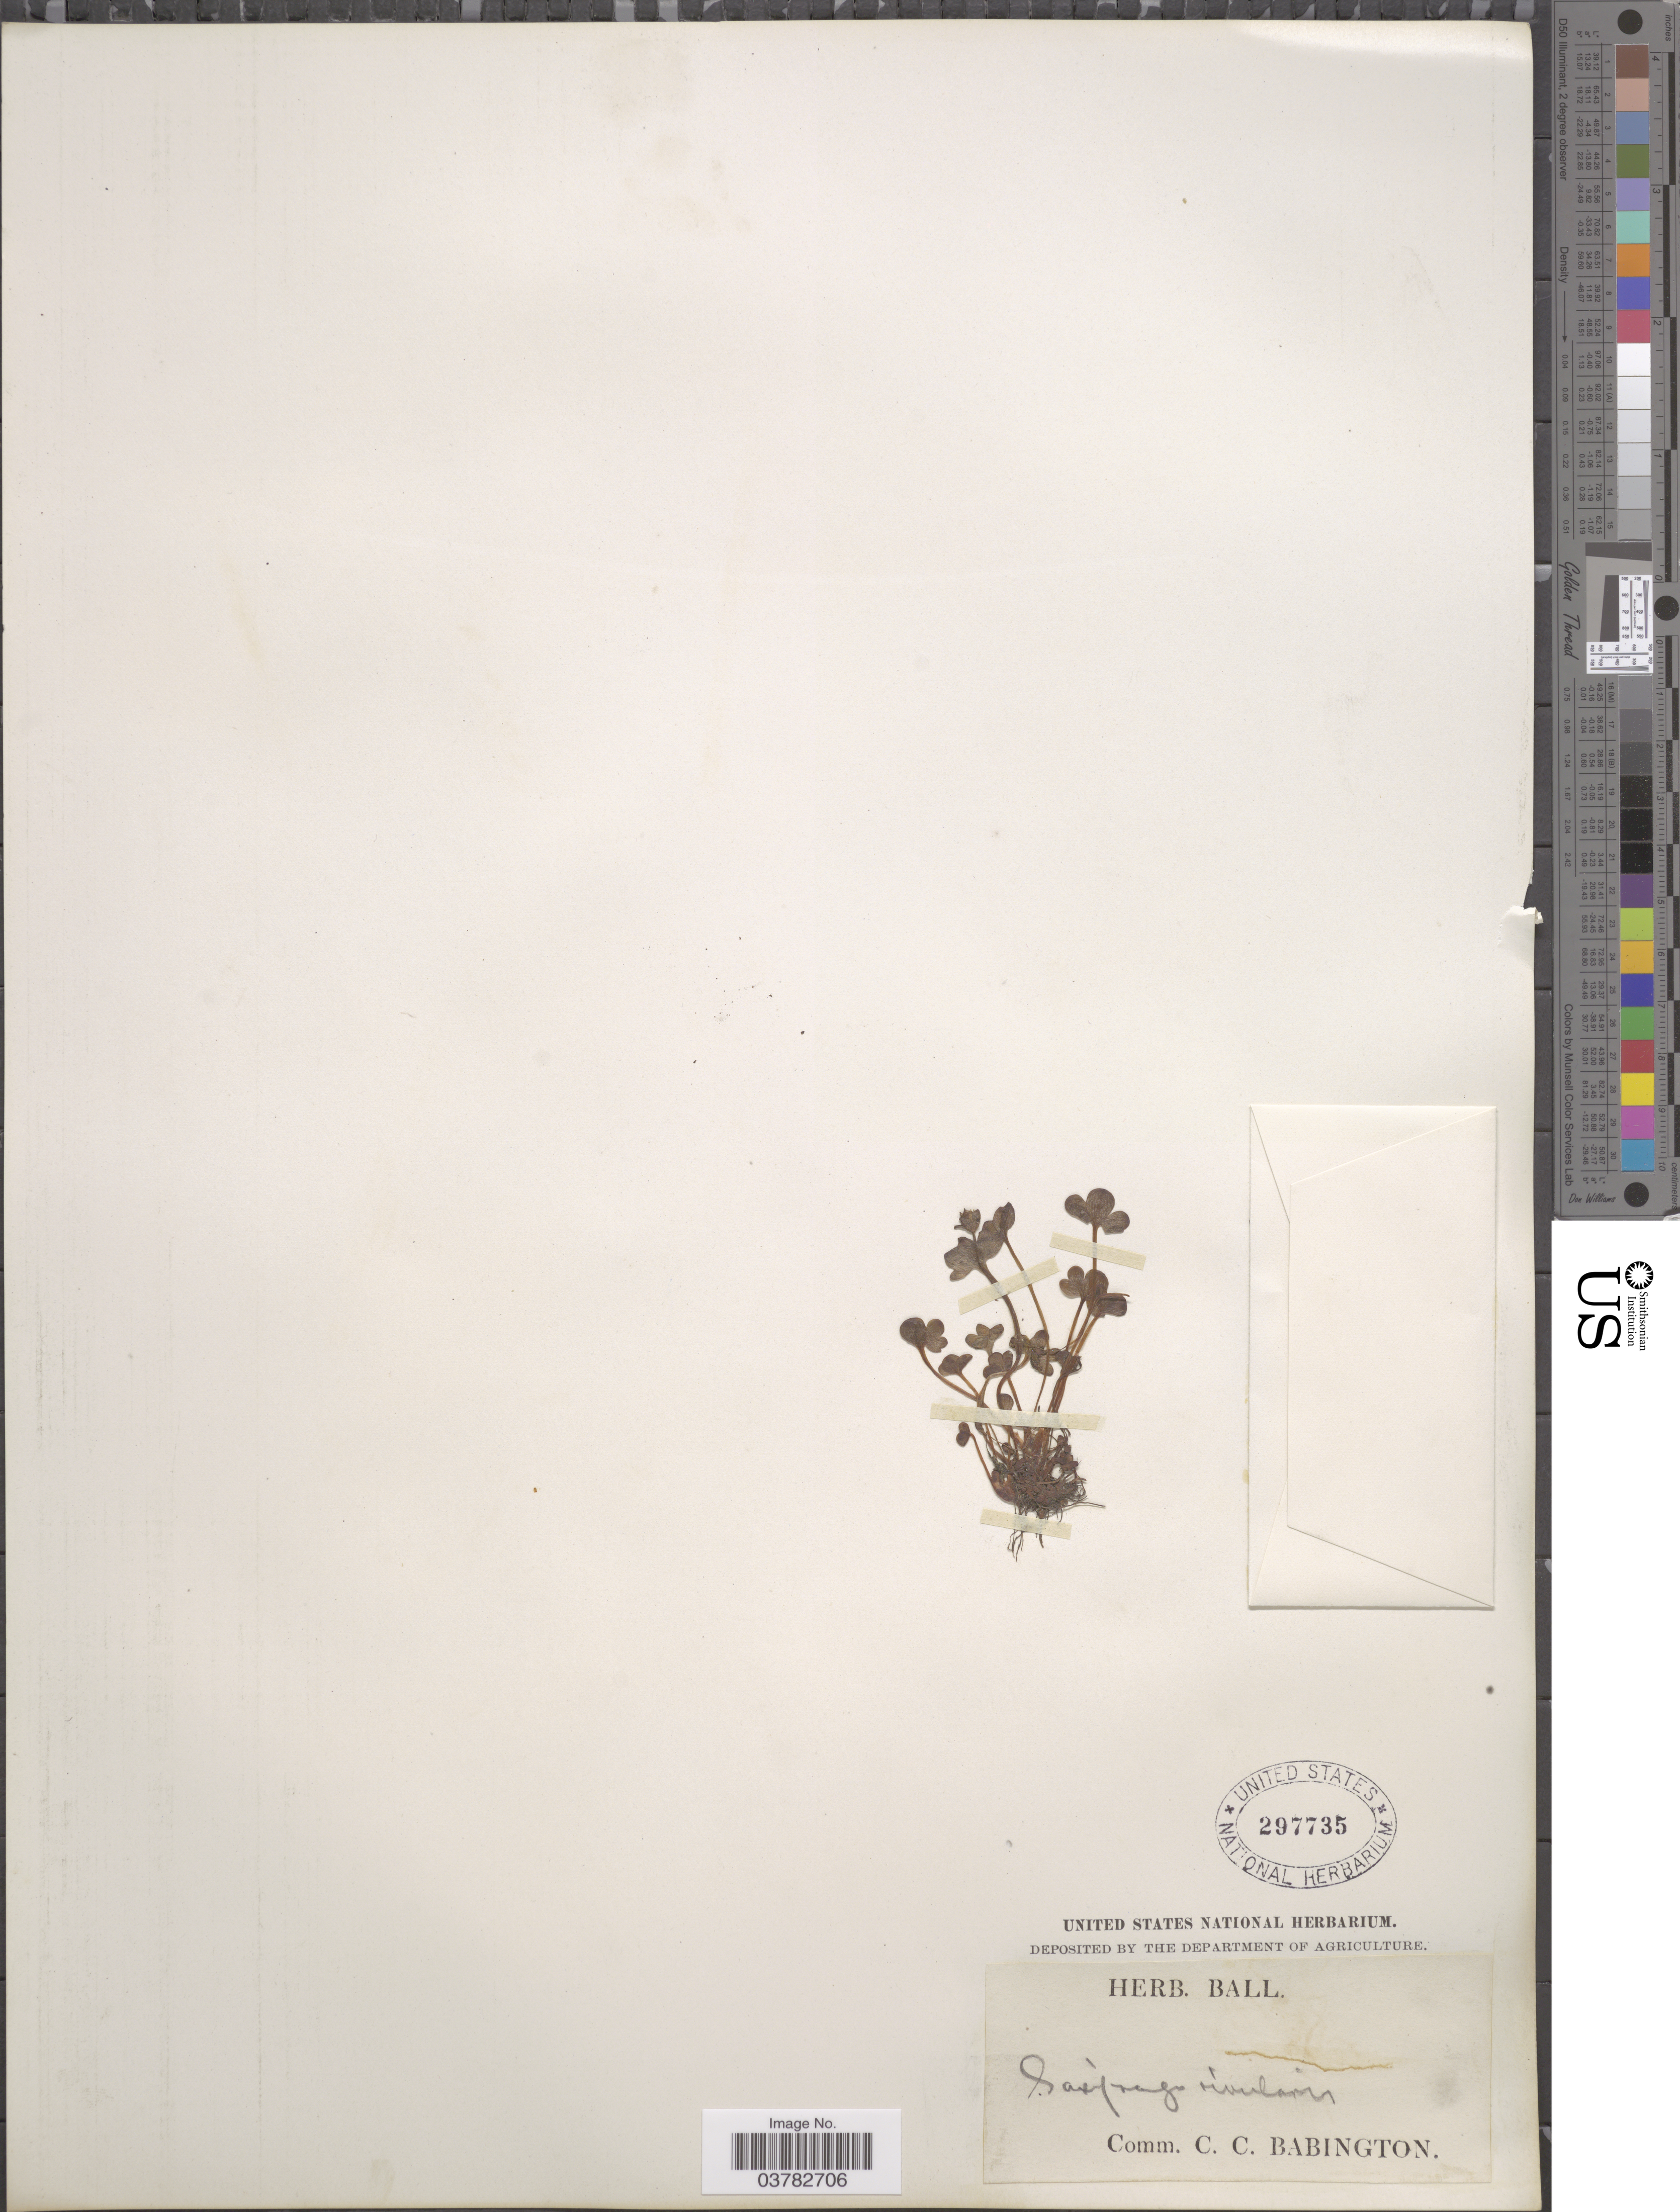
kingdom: Plantae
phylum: Tracheophyta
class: Magnoliopsida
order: Saxifragales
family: Saxifragaceae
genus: Saxifraga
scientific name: Saxifraga rivularis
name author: L.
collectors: ex herb. Ball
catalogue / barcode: US 297735